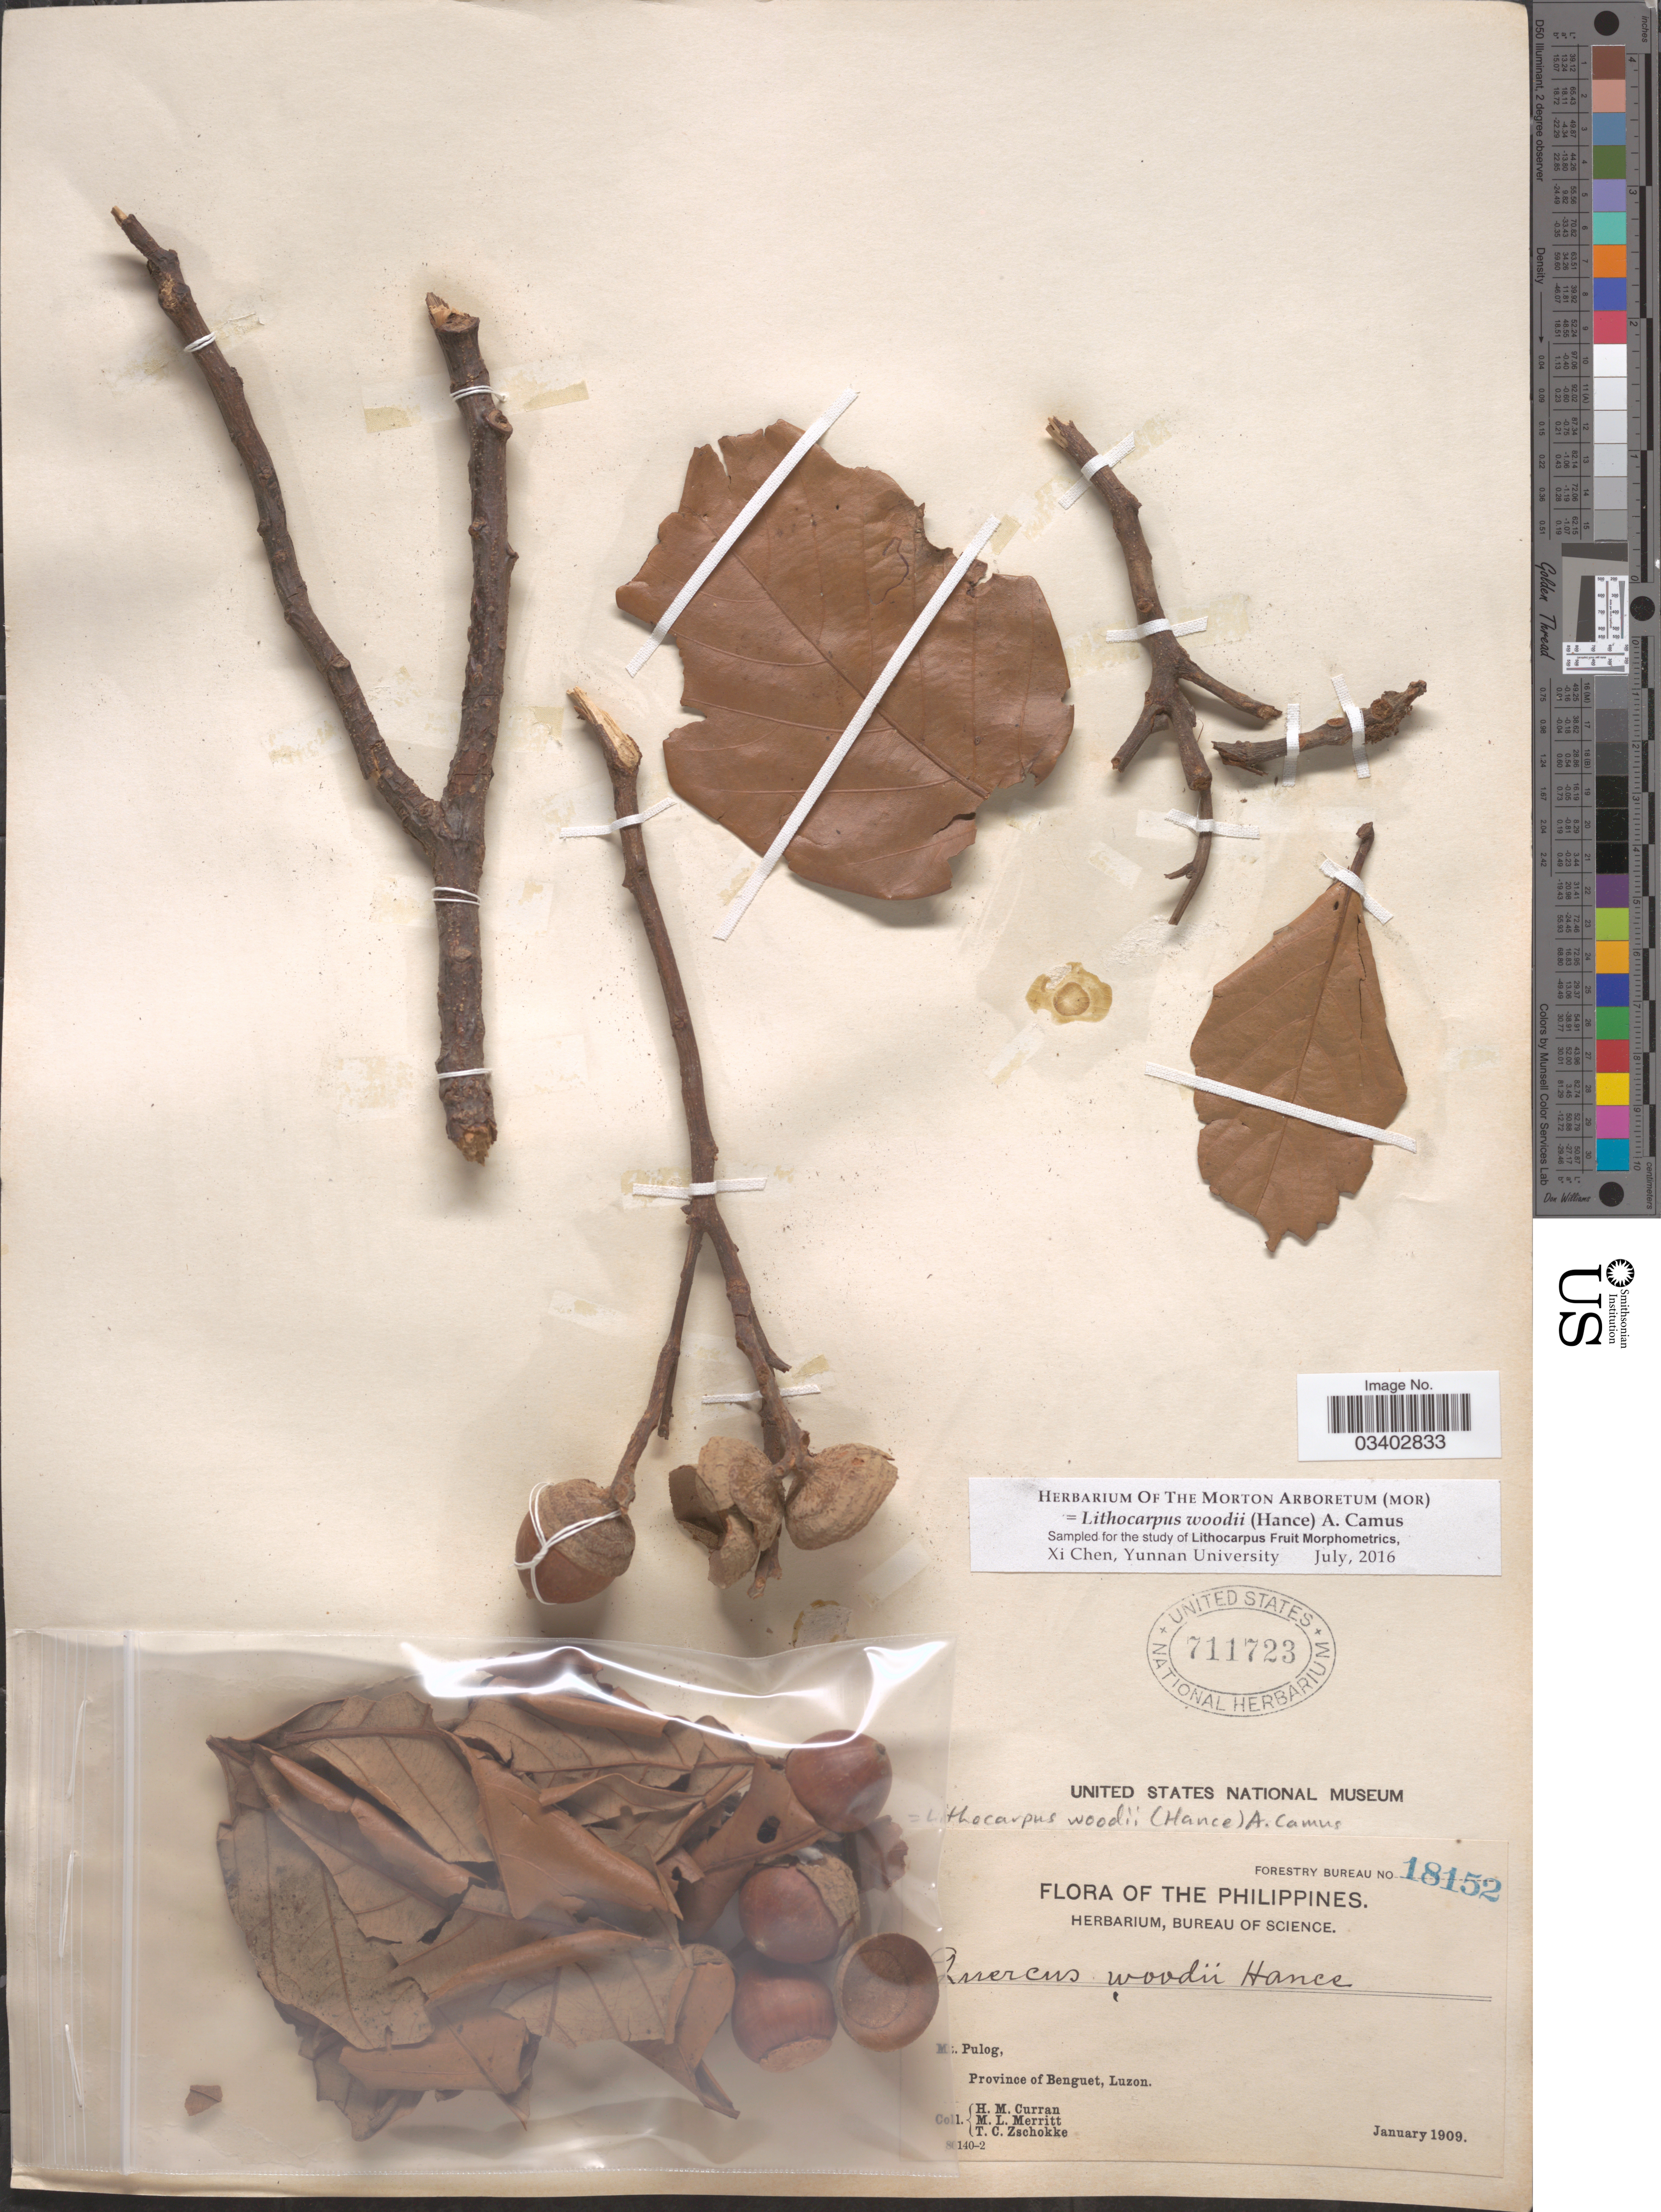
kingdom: Plantae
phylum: Tracheophyta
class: Magnoliopsida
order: Fagales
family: Fagaceae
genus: Lithocarpus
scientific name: Lithocarpus woodii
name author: (Hance) A. Camus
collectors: H. M. Curran, M. L. Merritt & T. C. Zschokke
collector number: Forestry Bureau 18152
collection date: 1909-01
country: Philippines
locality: M;. Pulog, Province of Benguet, Luzon.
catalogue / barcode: US 711723